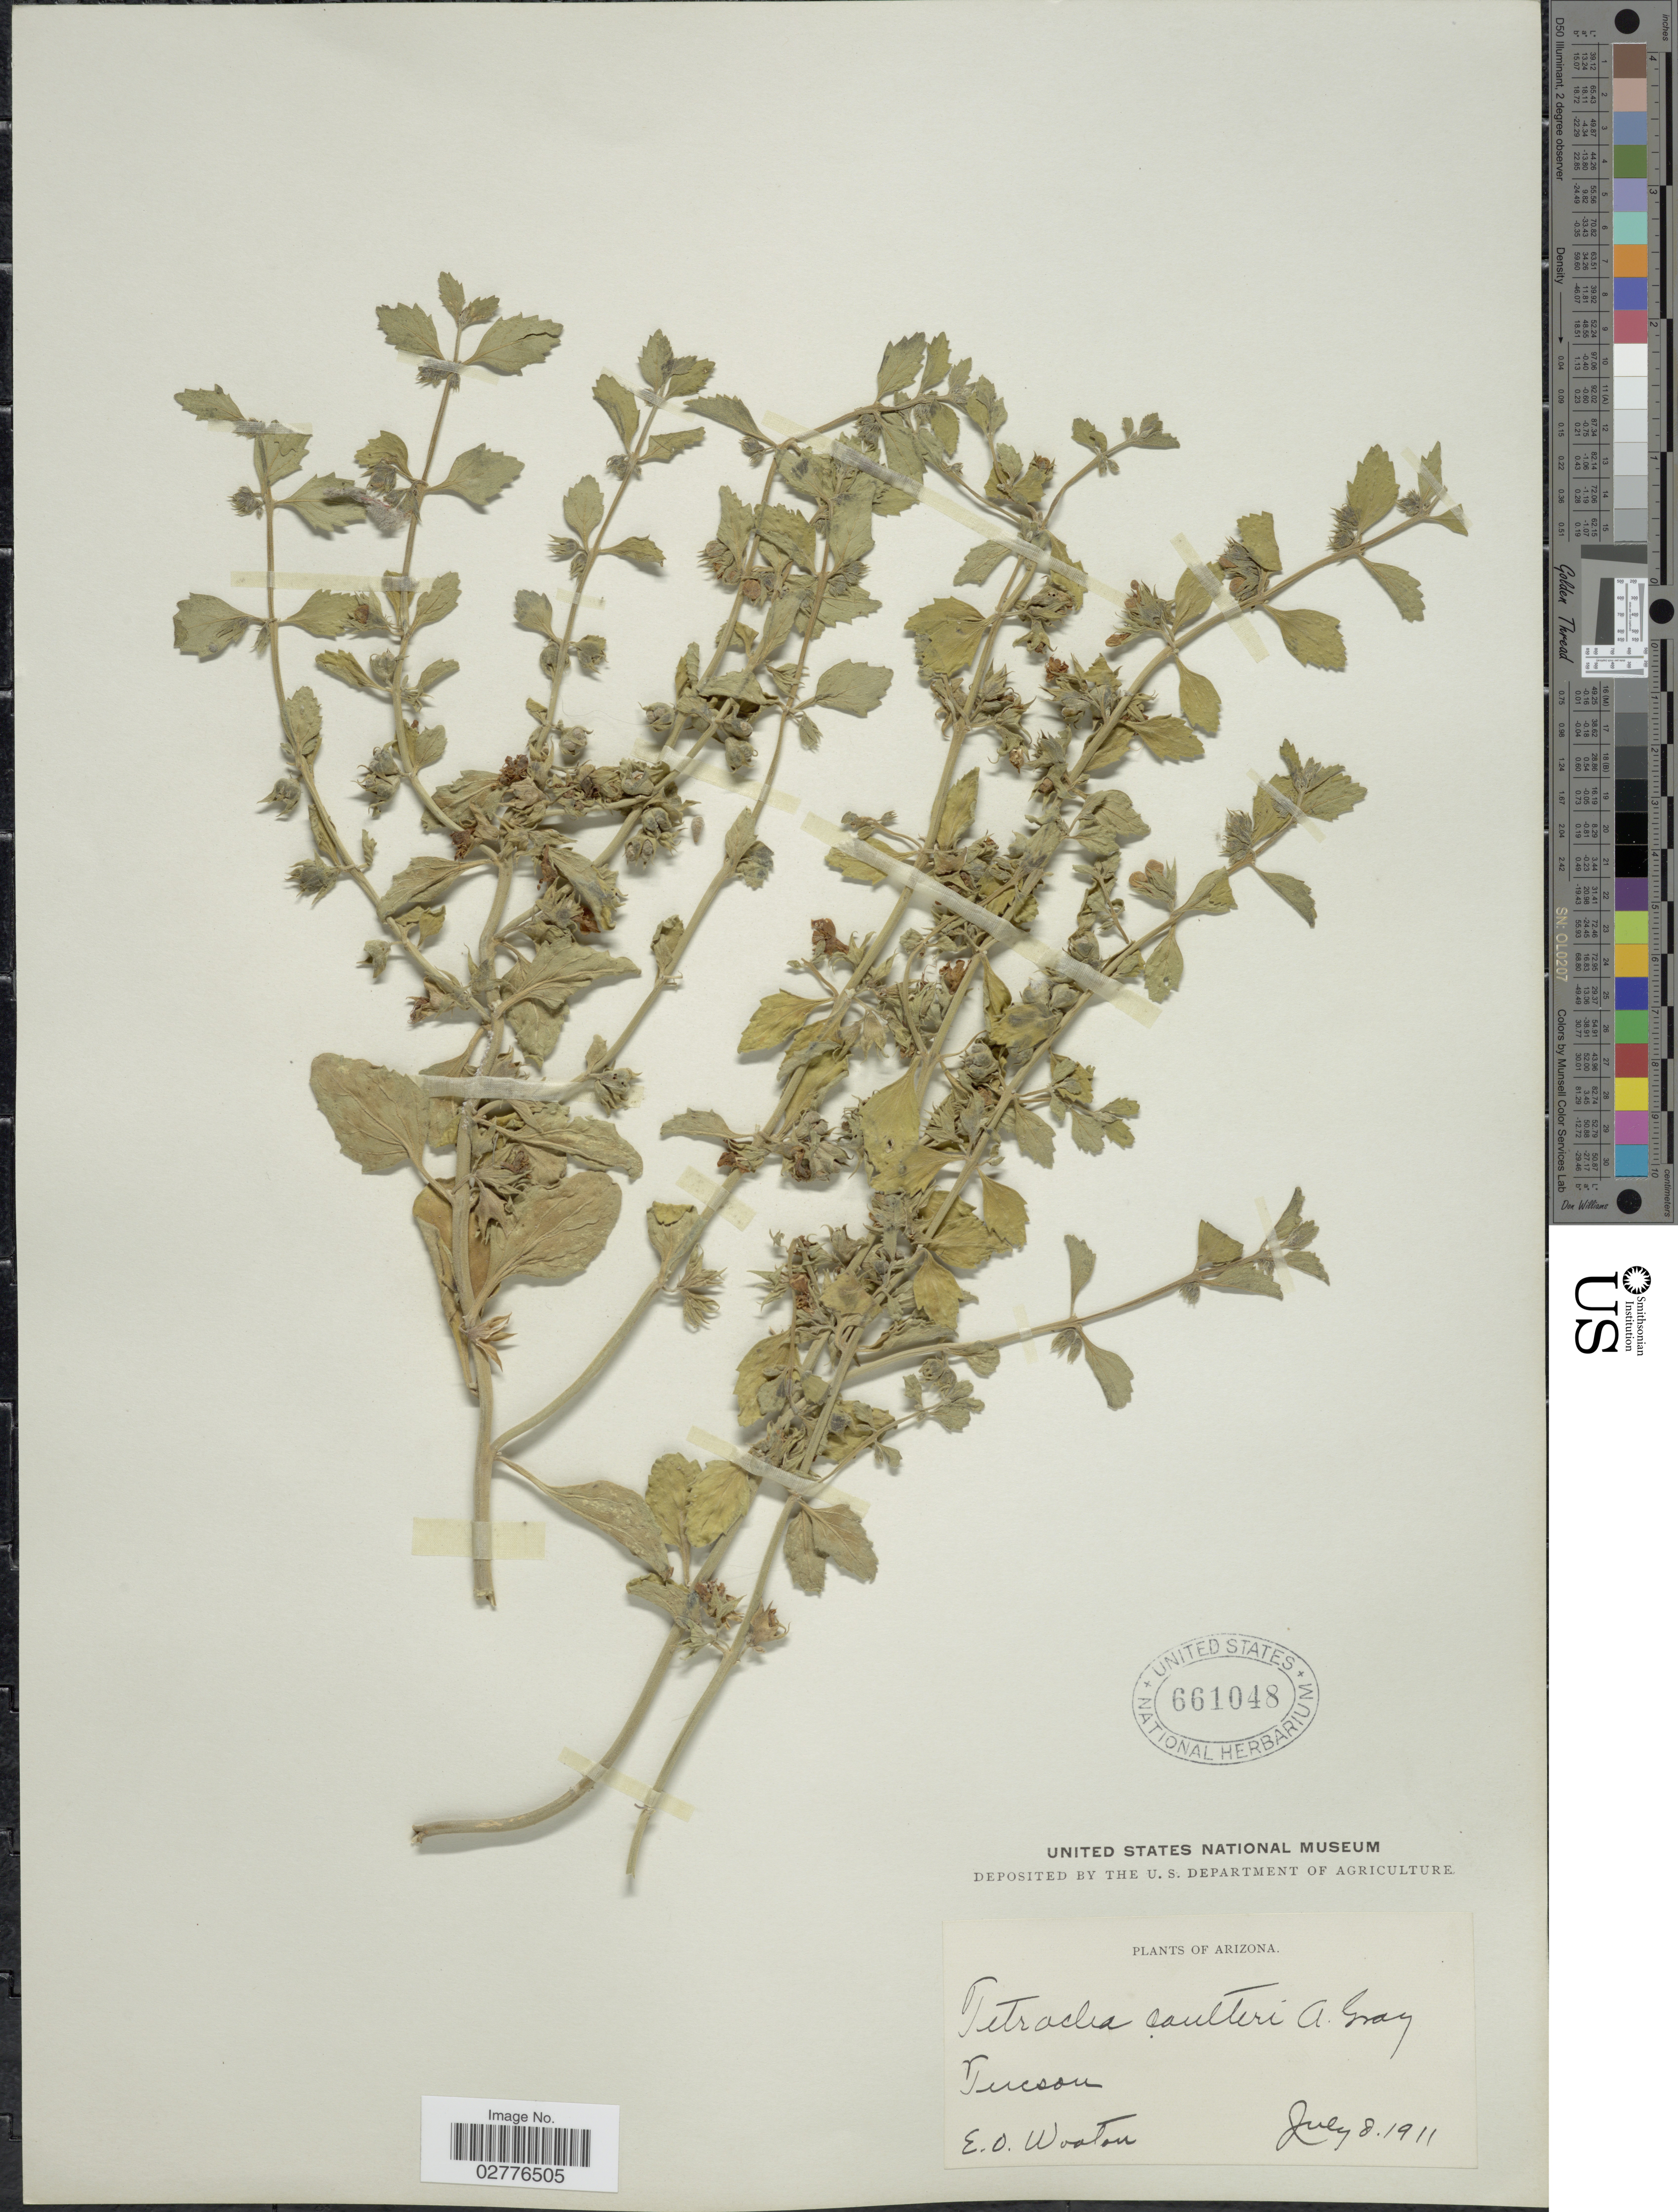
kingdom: Plantae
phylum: Tracheophyta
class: Magnoliopsida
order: Lamiales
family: Lamiaceae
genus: Tetraclea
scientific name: Tetraclea coulteri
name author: A. Gray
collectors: E. O. Wooton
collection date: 1911-07-08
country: United States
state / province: Arizona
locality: Tucson.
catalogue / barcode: US 661048